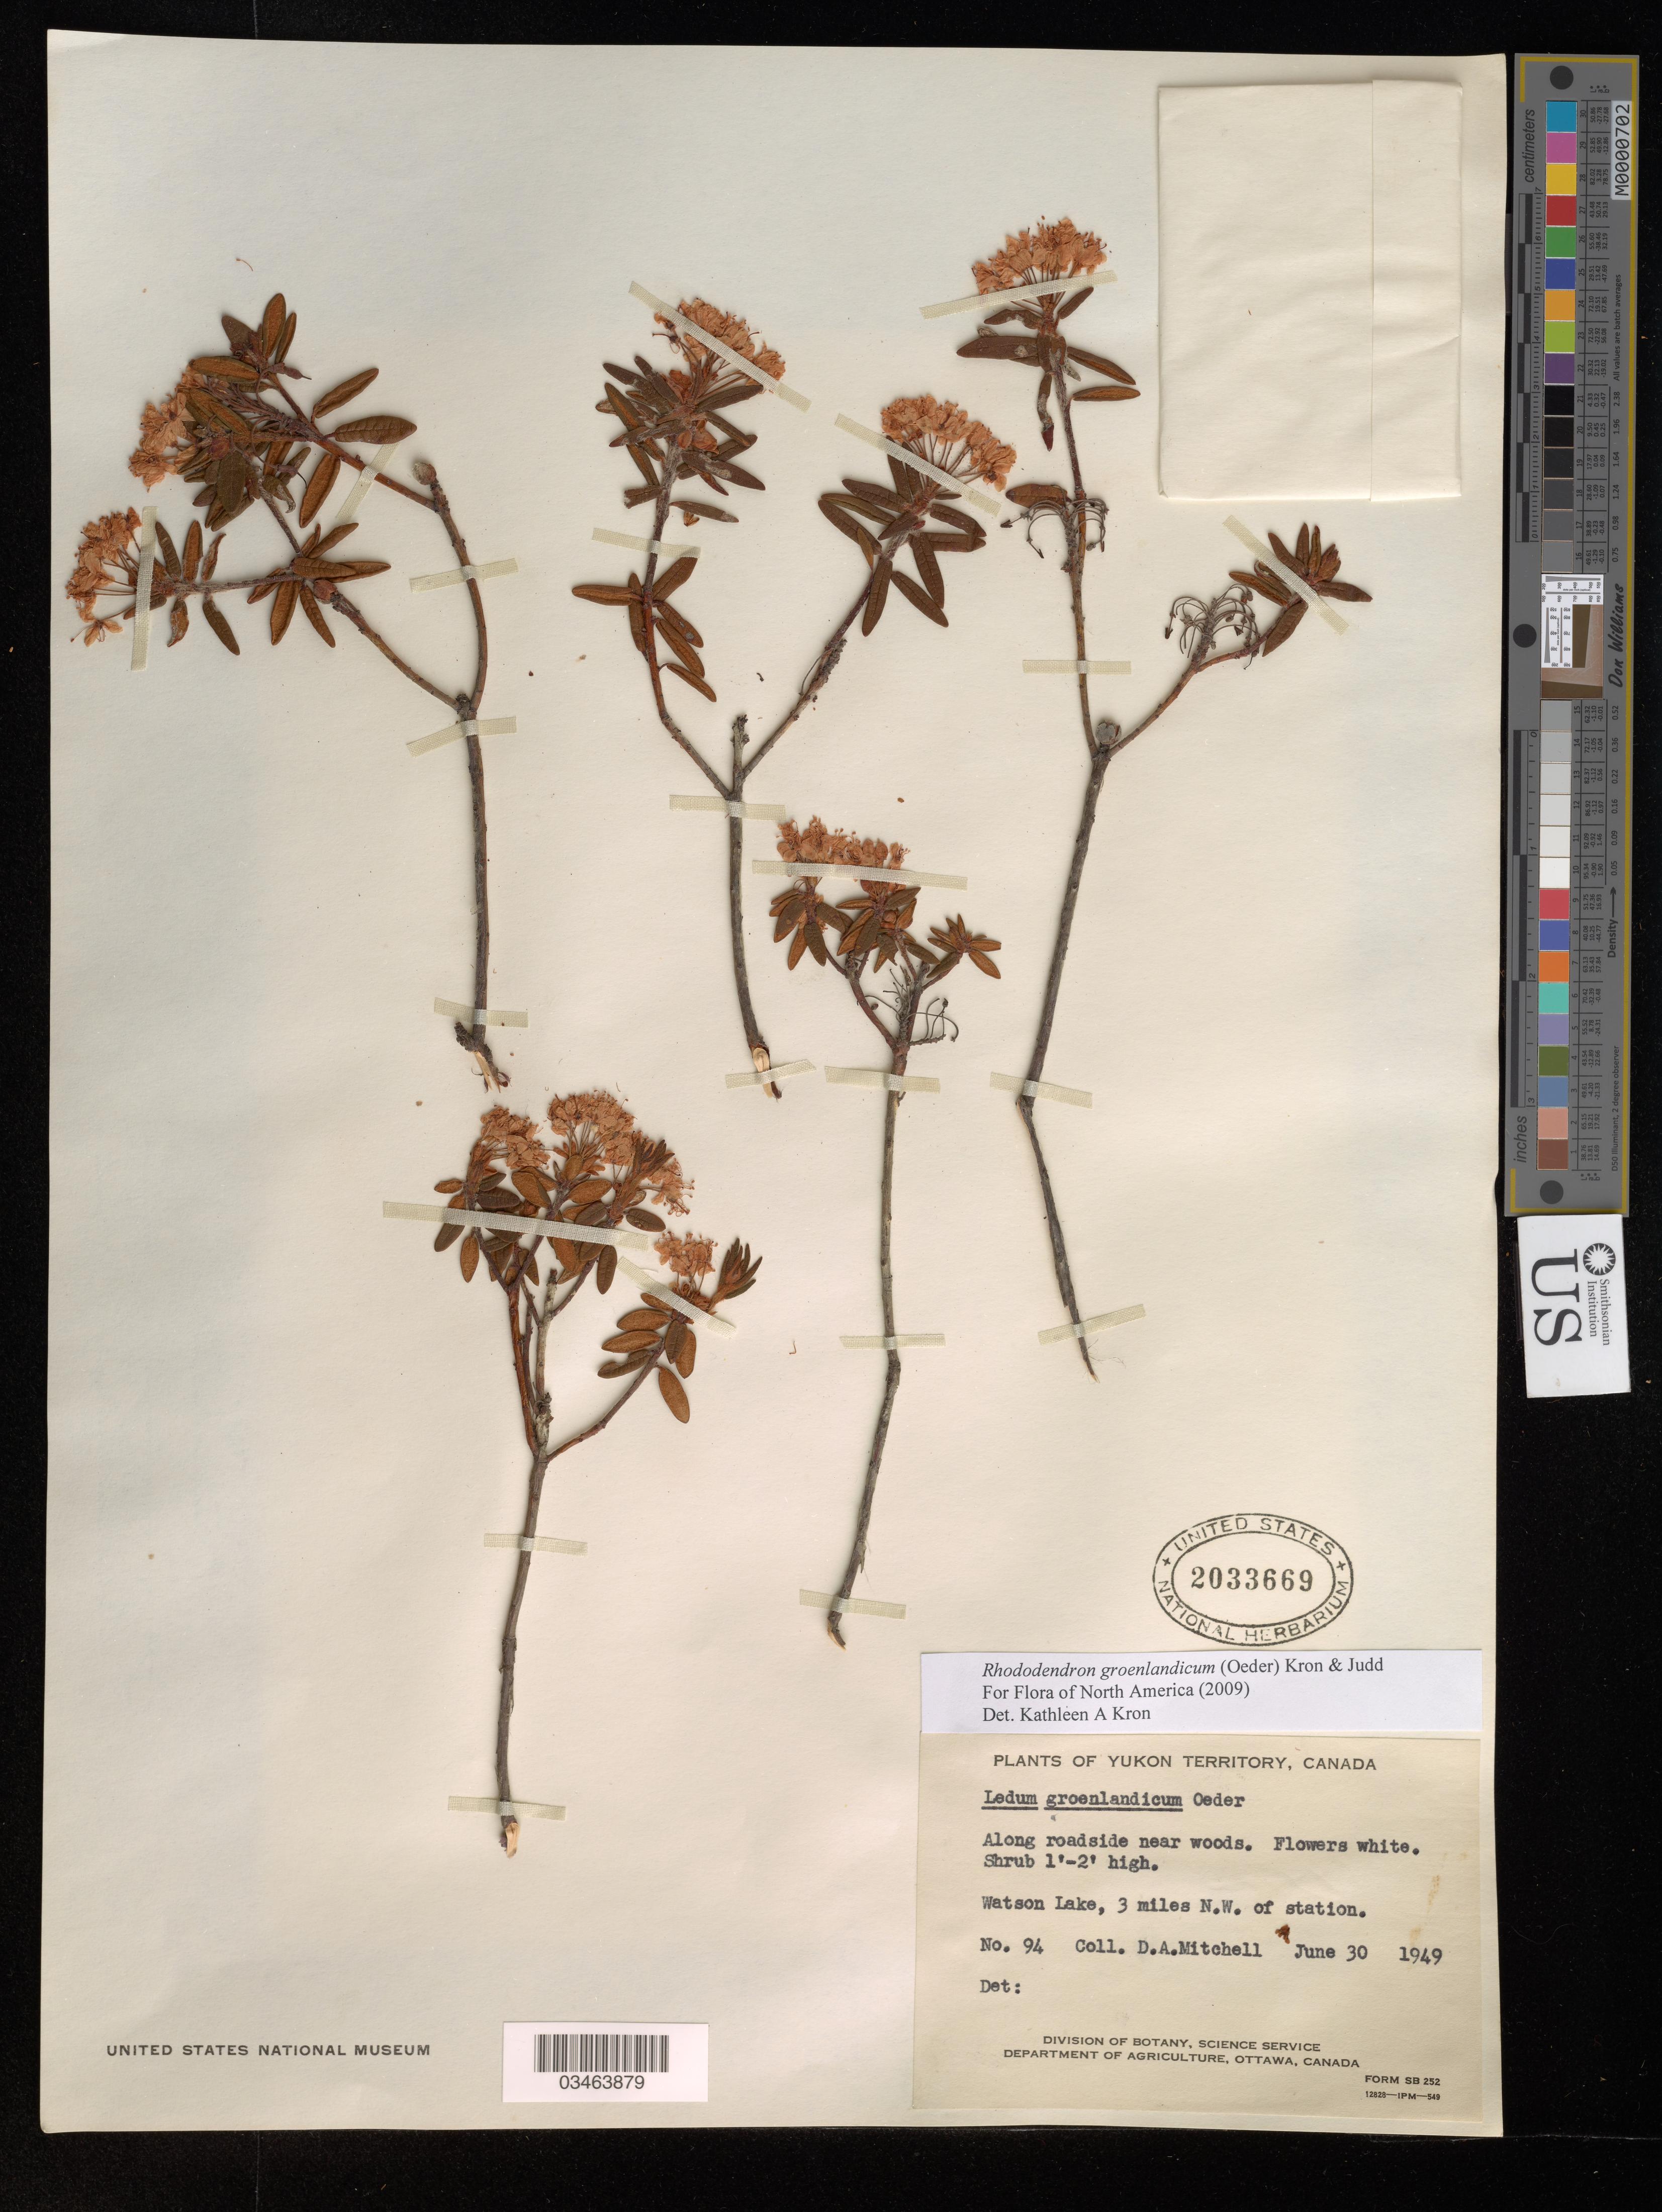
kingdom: Plantae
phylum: Tracheophyta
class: Magnoliopsida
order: Ericales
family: Ericaceae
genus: Rhododendron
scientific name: Rhododendron groenlandicum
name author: (Oeder) Kron & Judd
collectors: D. Mitchell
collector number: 94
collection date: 1949-06-30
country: Canada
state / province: Yukon Territory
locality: Watson Lake, 3 miles N.W. of station.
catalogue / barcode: US 2033669